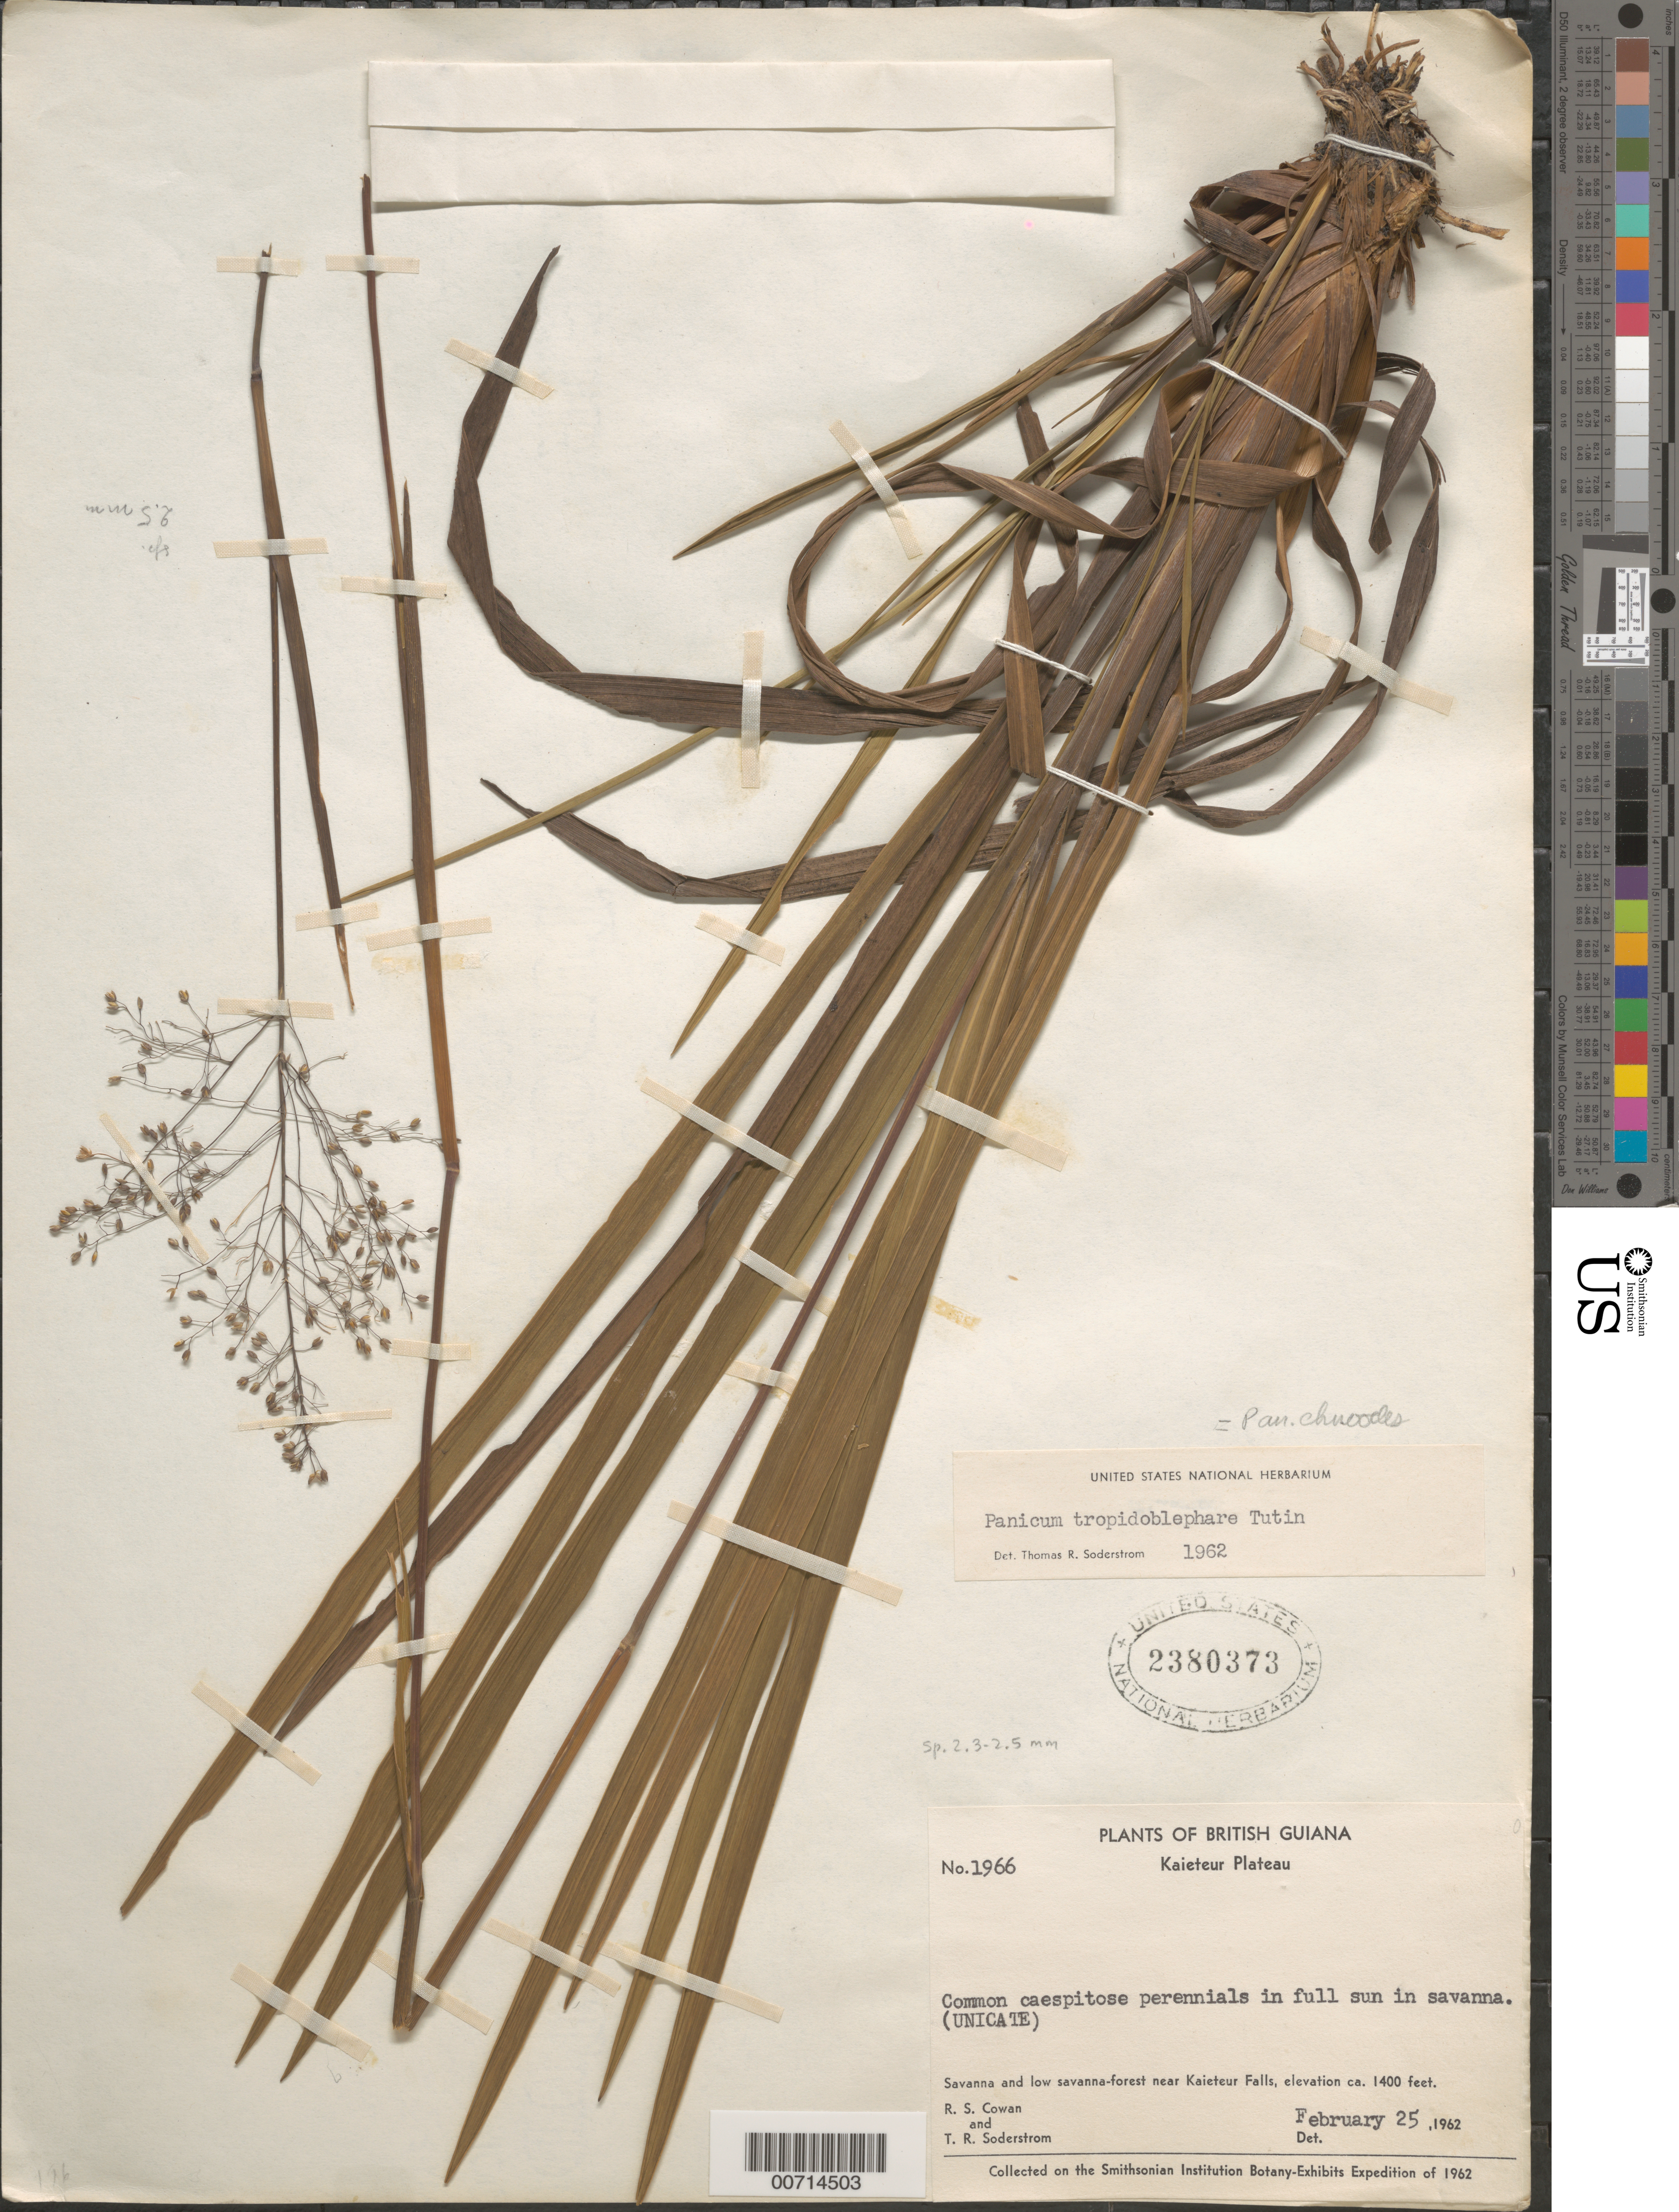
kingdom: Plantae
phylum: Tracheophyta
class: Liliopsida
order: Poales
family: Poaceae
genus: Panicum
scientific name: Panicum chnoodes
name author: Trin.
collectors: R. S. Cowan & T. R. Soderstrom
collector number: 1966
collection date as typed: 25-Feb-62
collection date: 1962-02-25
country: Guyana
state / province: Potaro-Siparuni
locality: Kaieteur Plateau, near Kaieteur Falls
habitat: Savanna and low savanna forest; in full sun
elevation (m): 427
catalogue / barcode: US 2380373